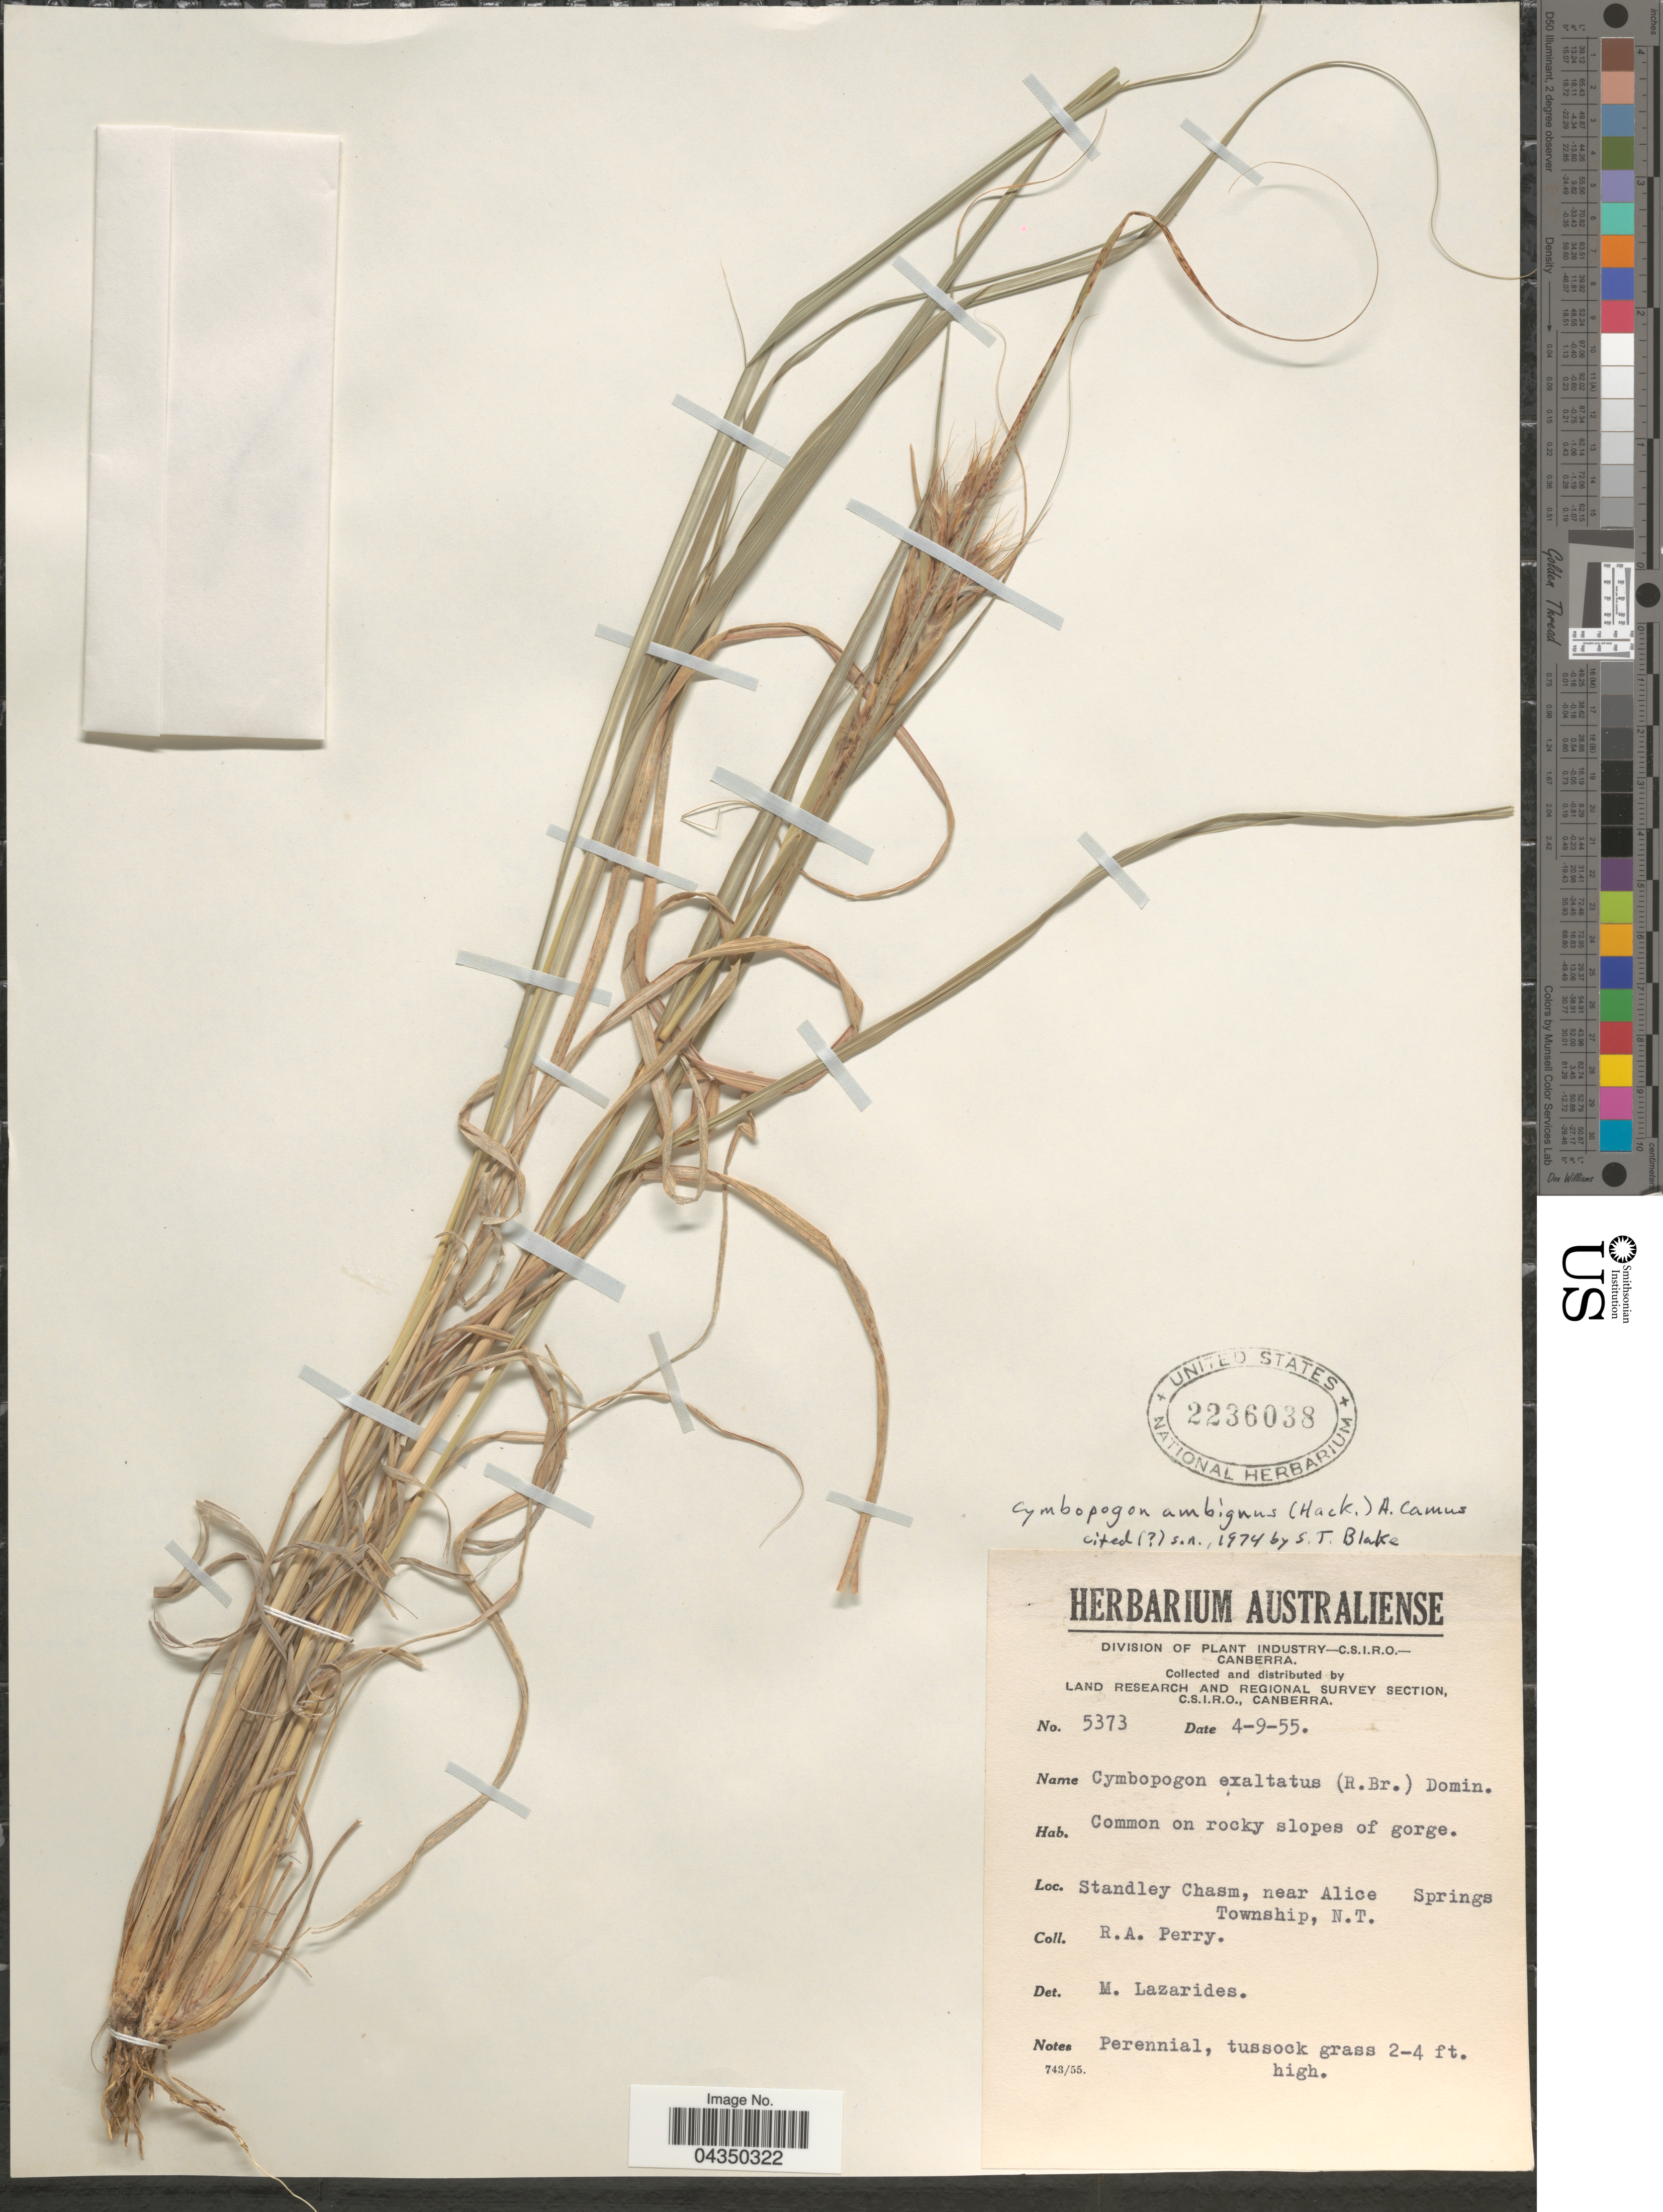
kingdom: Plantae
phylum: Tracheophyta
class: Liliopsida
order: Poales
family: Poaceae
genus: Cymbopogon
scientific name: Cymbopogon ambiguus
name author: A. Camus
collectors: Perry, R. A.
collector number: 5373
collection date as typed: Transcribed d/m/y: 4/9/55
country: Australia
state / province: Northern Territory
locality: Land Research and Regional Survey Section. Common on rocky slopes of gorge. Standley Chasm, near Alice Springs Township.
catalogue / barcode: US 2236038